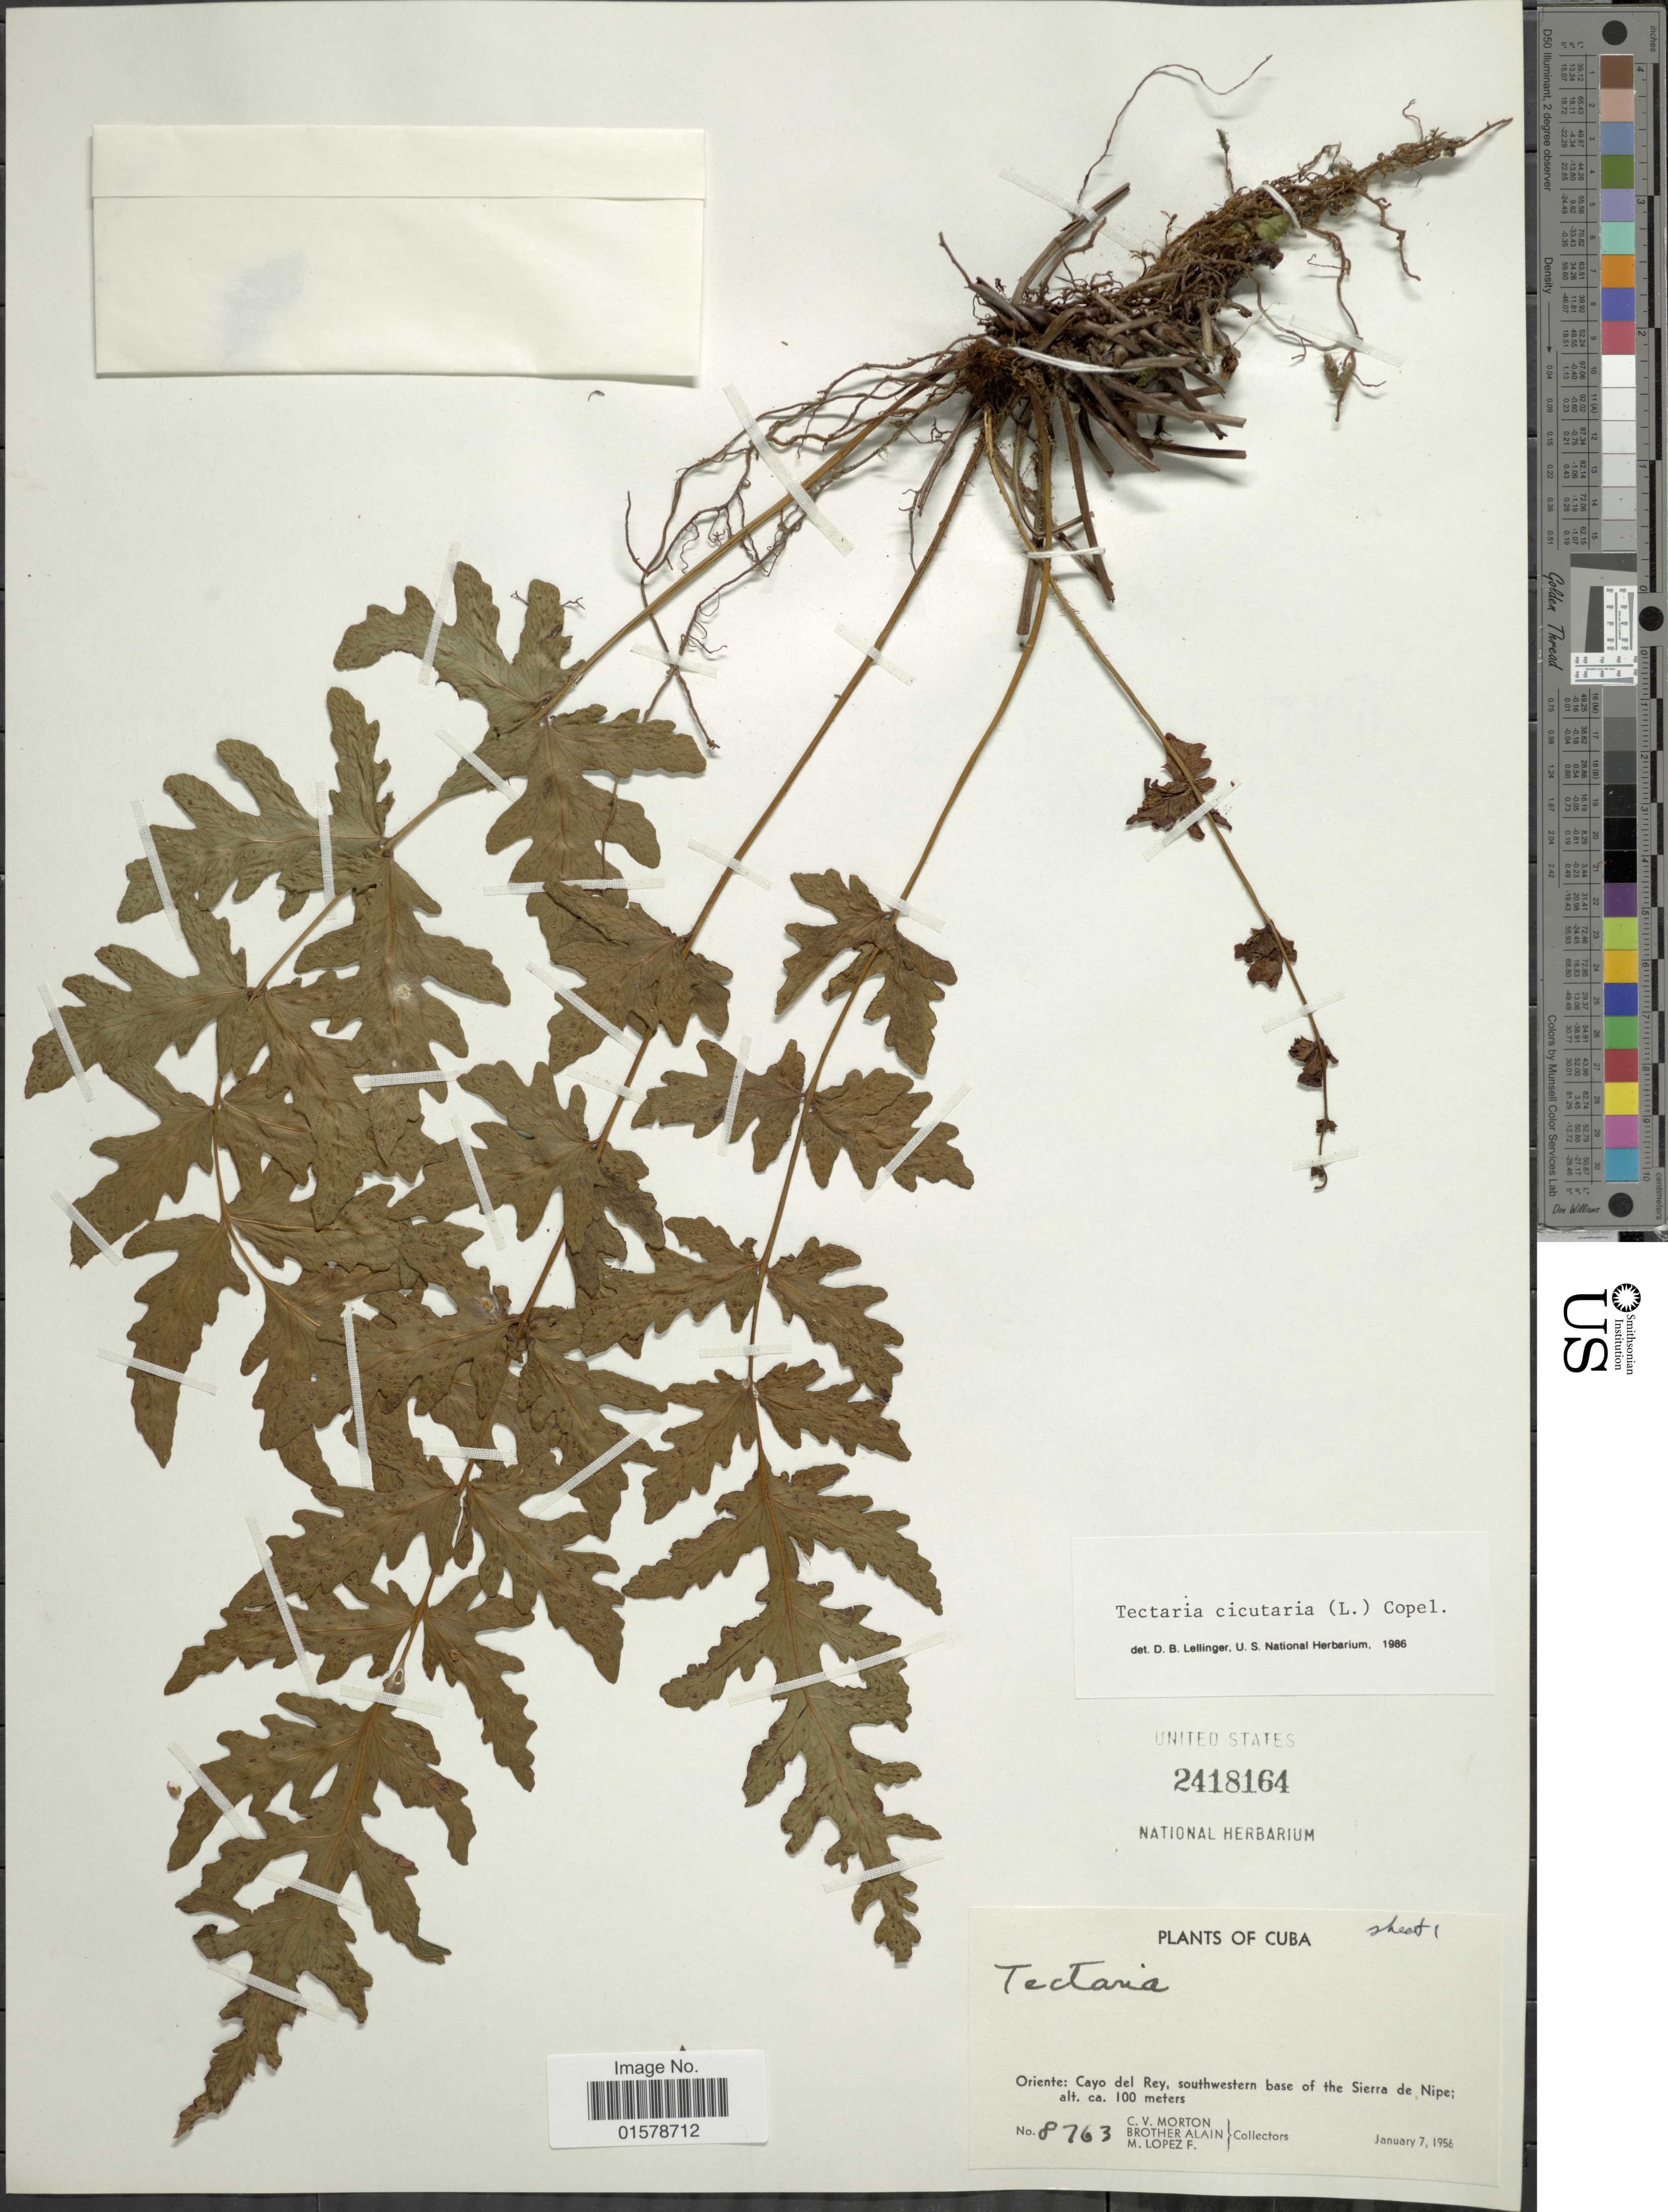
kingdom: Plantae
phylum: Tracheophyta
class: Polypodiopsida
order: Polypodiales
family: Tectariaceae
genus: Tectaria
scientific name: Tectaria cicutaria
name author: (L.) Copel.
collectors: C. V. Morton, Bro. Alain - DO NOT USE & M. Lopez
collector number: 8763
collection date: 1956-01-07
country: Cuba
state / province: Oriente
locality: Cayo del Rey, southwestern base of the Sierra de Nipe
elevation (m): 100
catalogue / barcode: US 2418164